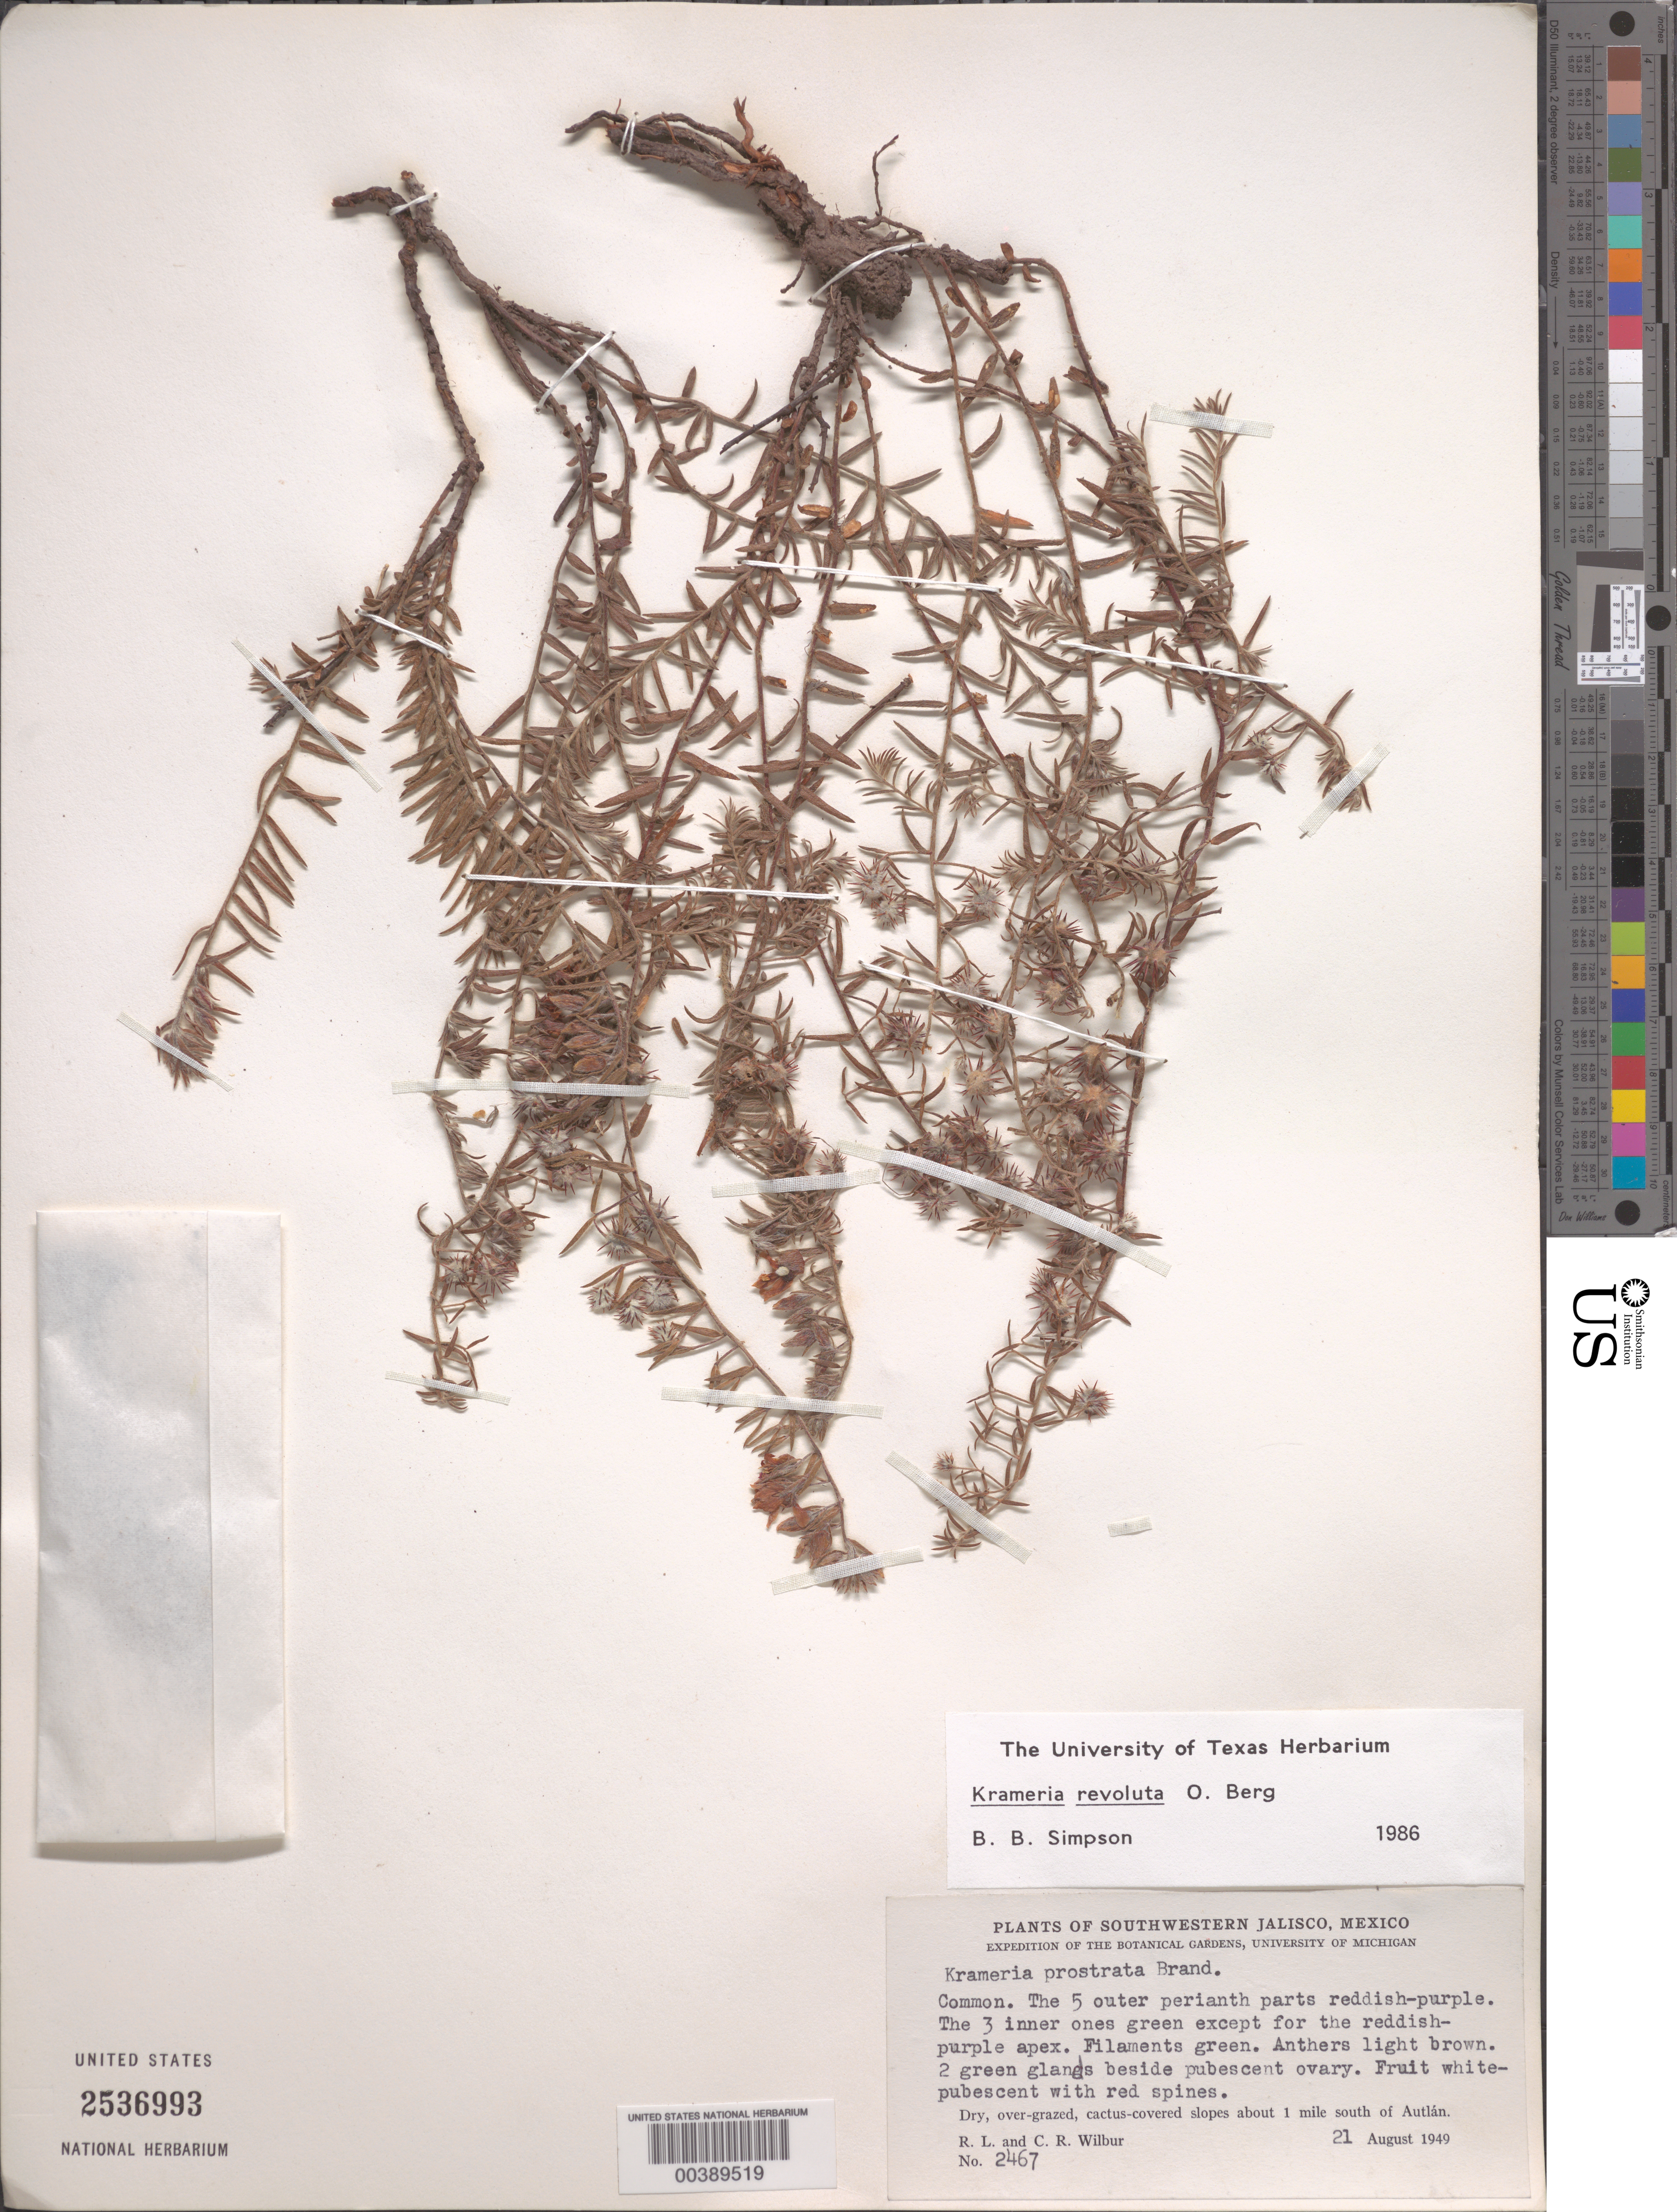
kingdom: Plantae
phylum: Tracheophyta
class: Magnoliopsida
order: Zygophyllales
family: Krameriaceae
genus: Krameria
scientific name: Krameria revoluta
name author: O. Berg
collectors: R. L. Wilbur & C. Wilbur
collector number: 2467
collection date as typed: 21 Aug 1949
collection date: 1949-08-21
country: Mexico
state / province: Jalisco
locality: About 1 mi S of Autlán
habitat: Dry, over-grazed, cactus covered slopes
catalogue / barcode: US 2536993